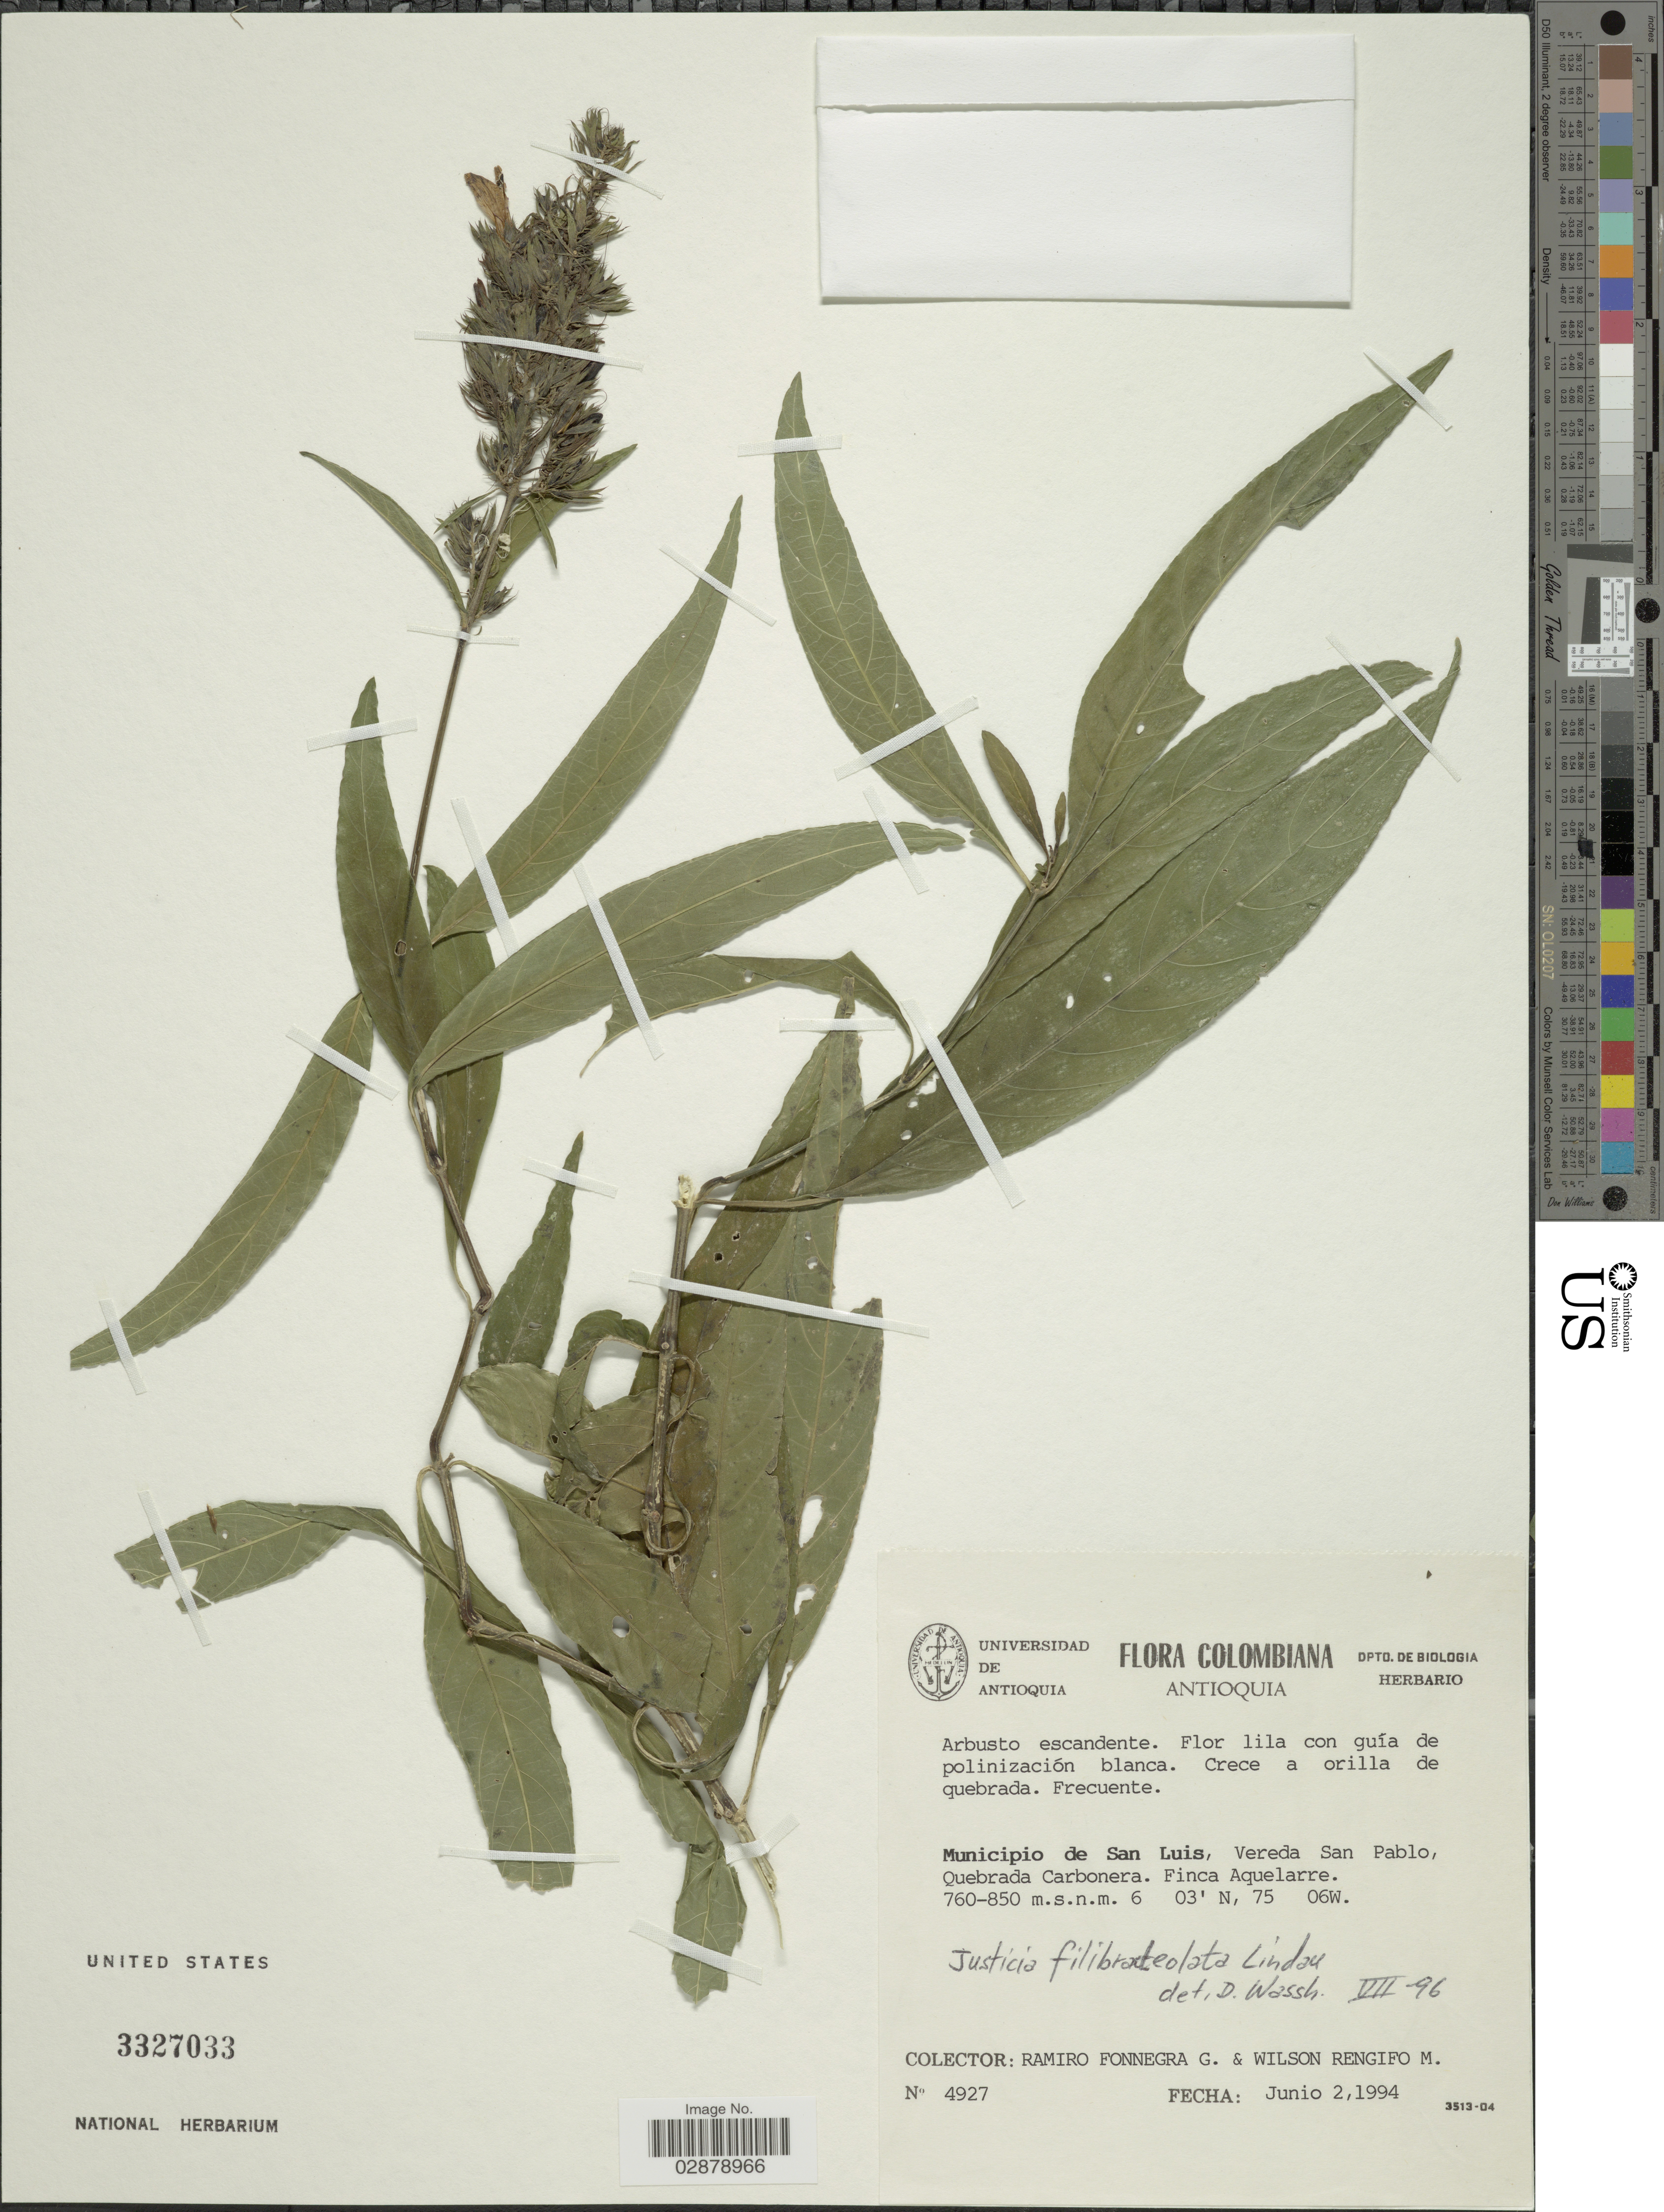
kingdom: Plantae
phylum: Tracheophyta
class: Magnoliopsida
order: Lamiales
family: Acanthaceae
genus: Justicia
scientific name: Justicia filibracteolata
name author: Lindau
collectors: R. Fonnegra G. & W. Rengifo M.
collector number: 4927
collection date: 1994-06-02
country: Colombia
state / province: Antioquia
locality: Municipio de San Luis, Vereda San Pablo, Quebrada Carbonera. Finca Aquelarre.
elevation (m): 760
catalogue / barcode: US 3327033